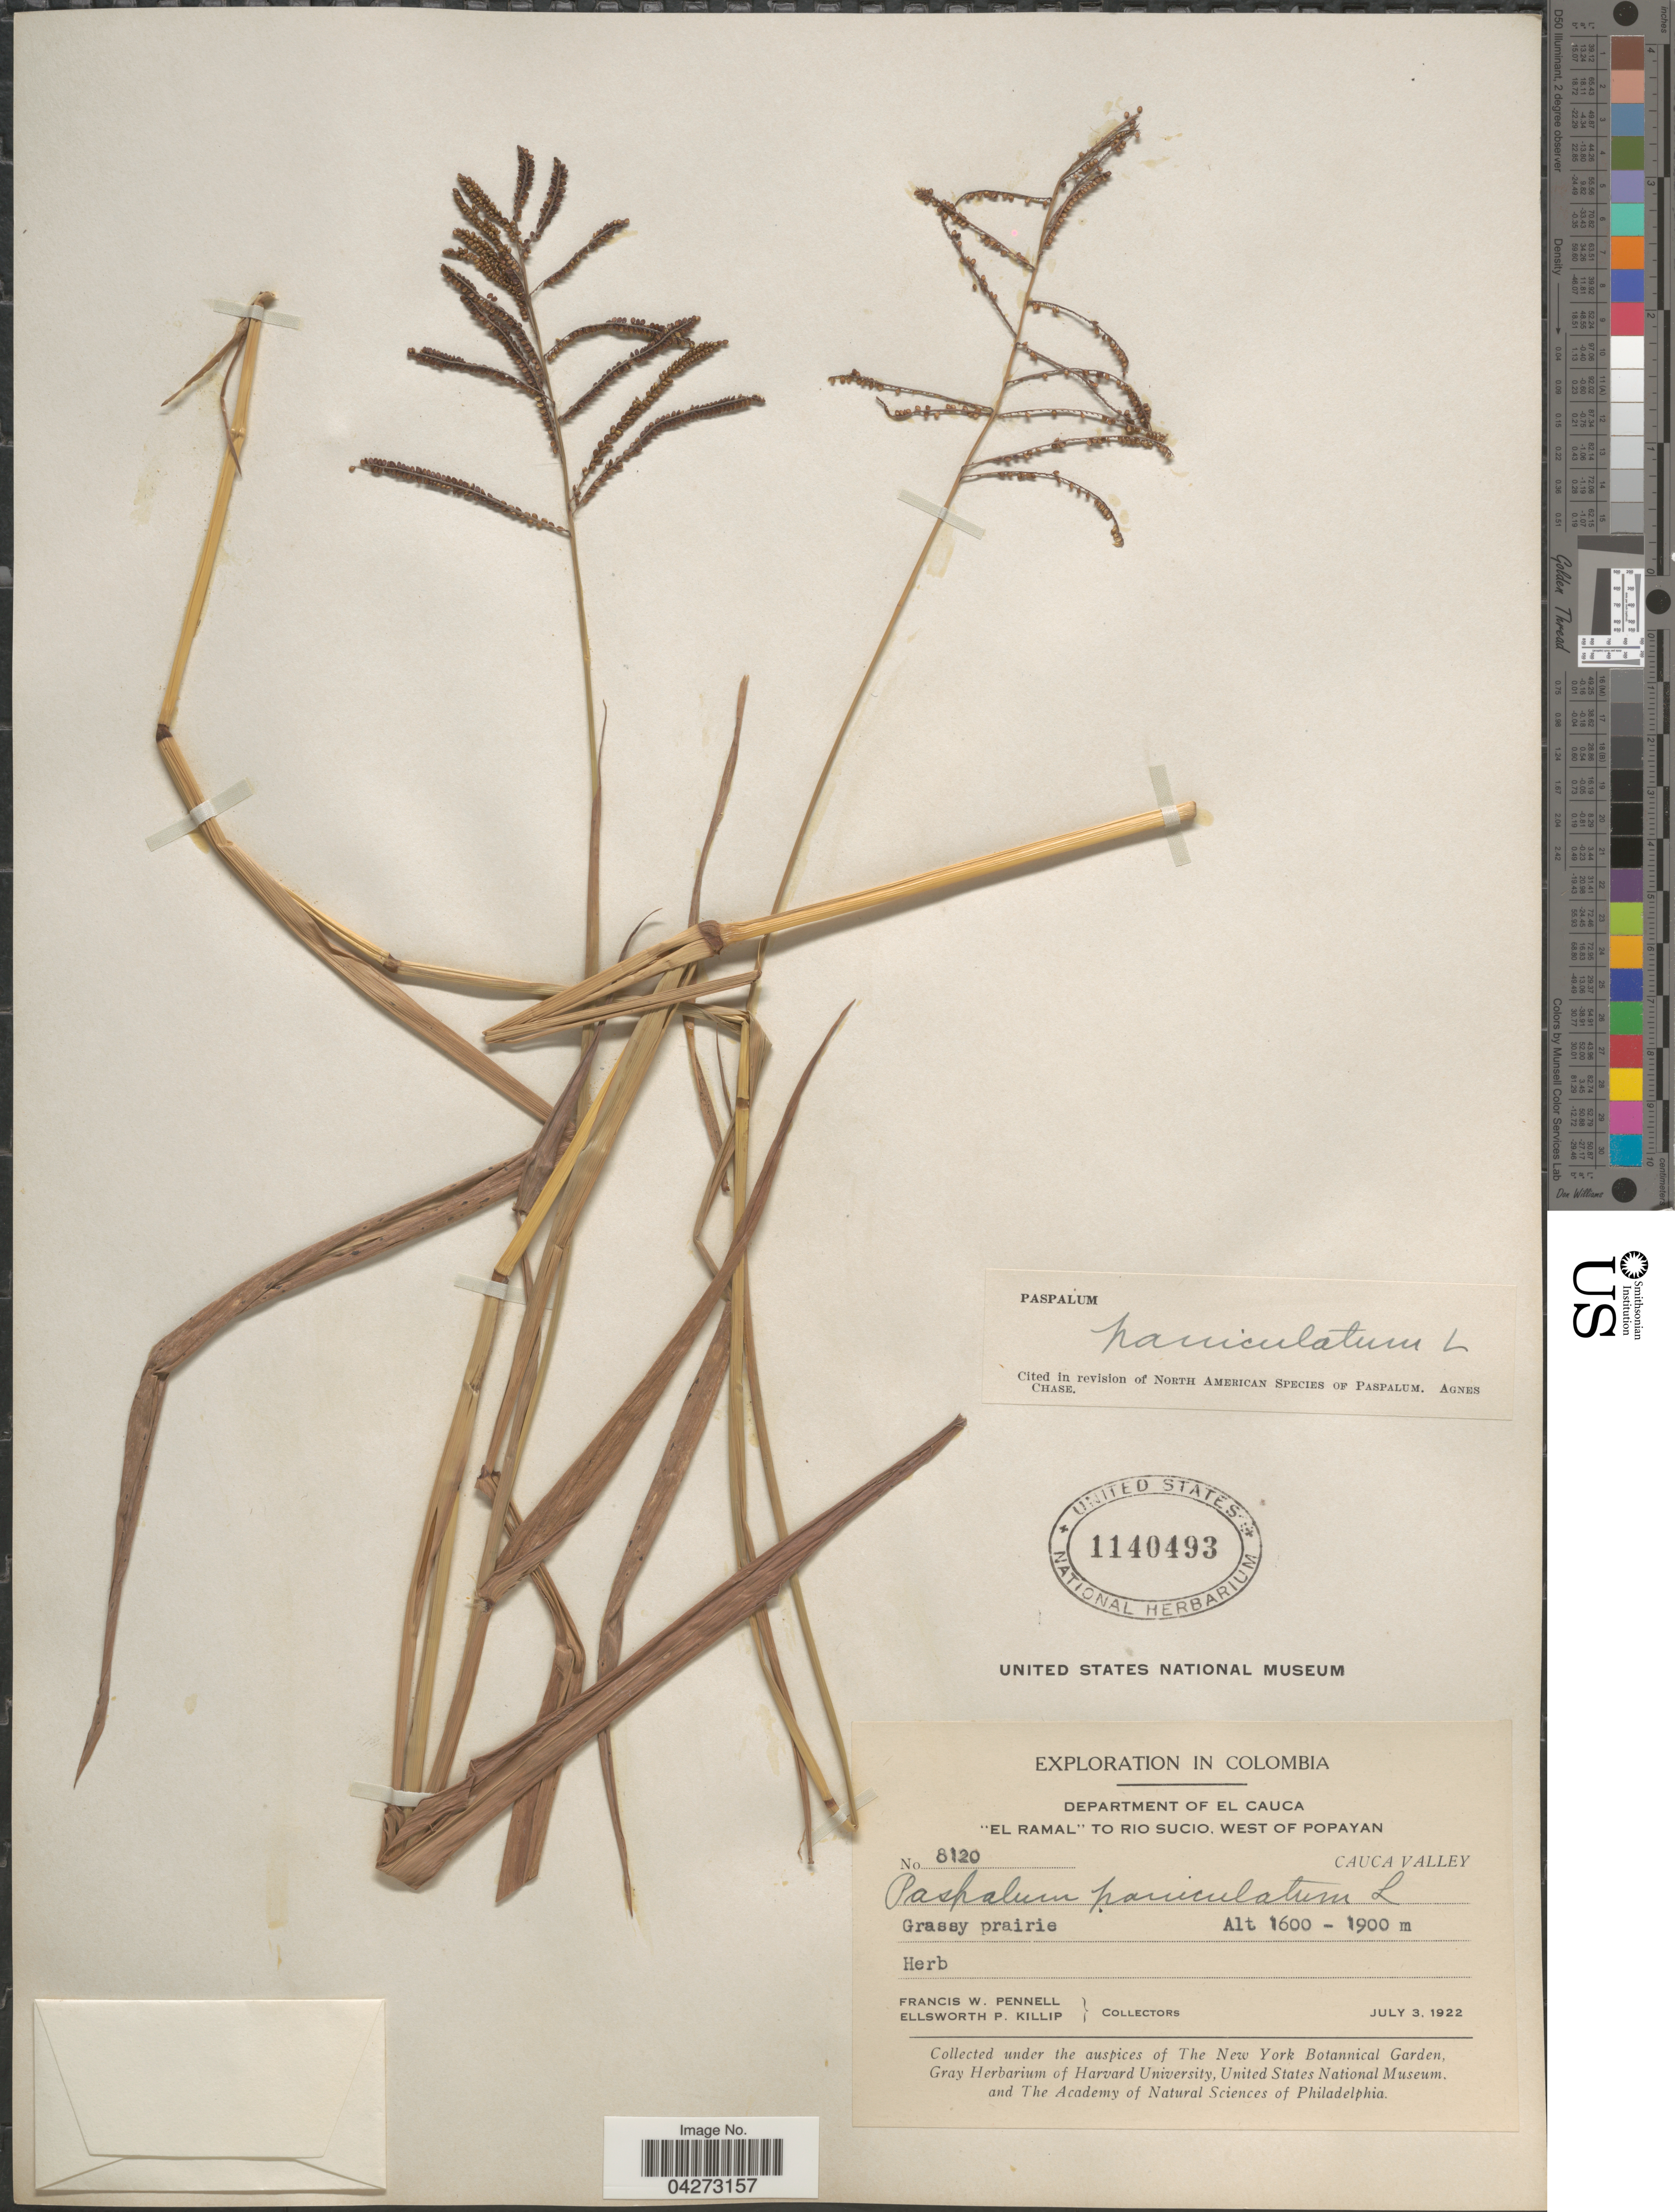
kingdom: Plantae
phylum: Tracheophyta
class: Liliopsida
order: Poales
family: Poaceae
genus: Paspalum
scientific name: Paspalum paniculatum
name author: L.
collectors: F. W. Pennell & E. P. Killip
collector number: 8120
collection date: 1922-07-03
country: Colombia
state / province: Cauca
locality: Exploration in Colombia. Department of El Cauca. "El Ramal" to Rio Sucio, west of Popayan. Cauca Valley.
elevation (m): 1600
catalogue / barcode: US 1140493